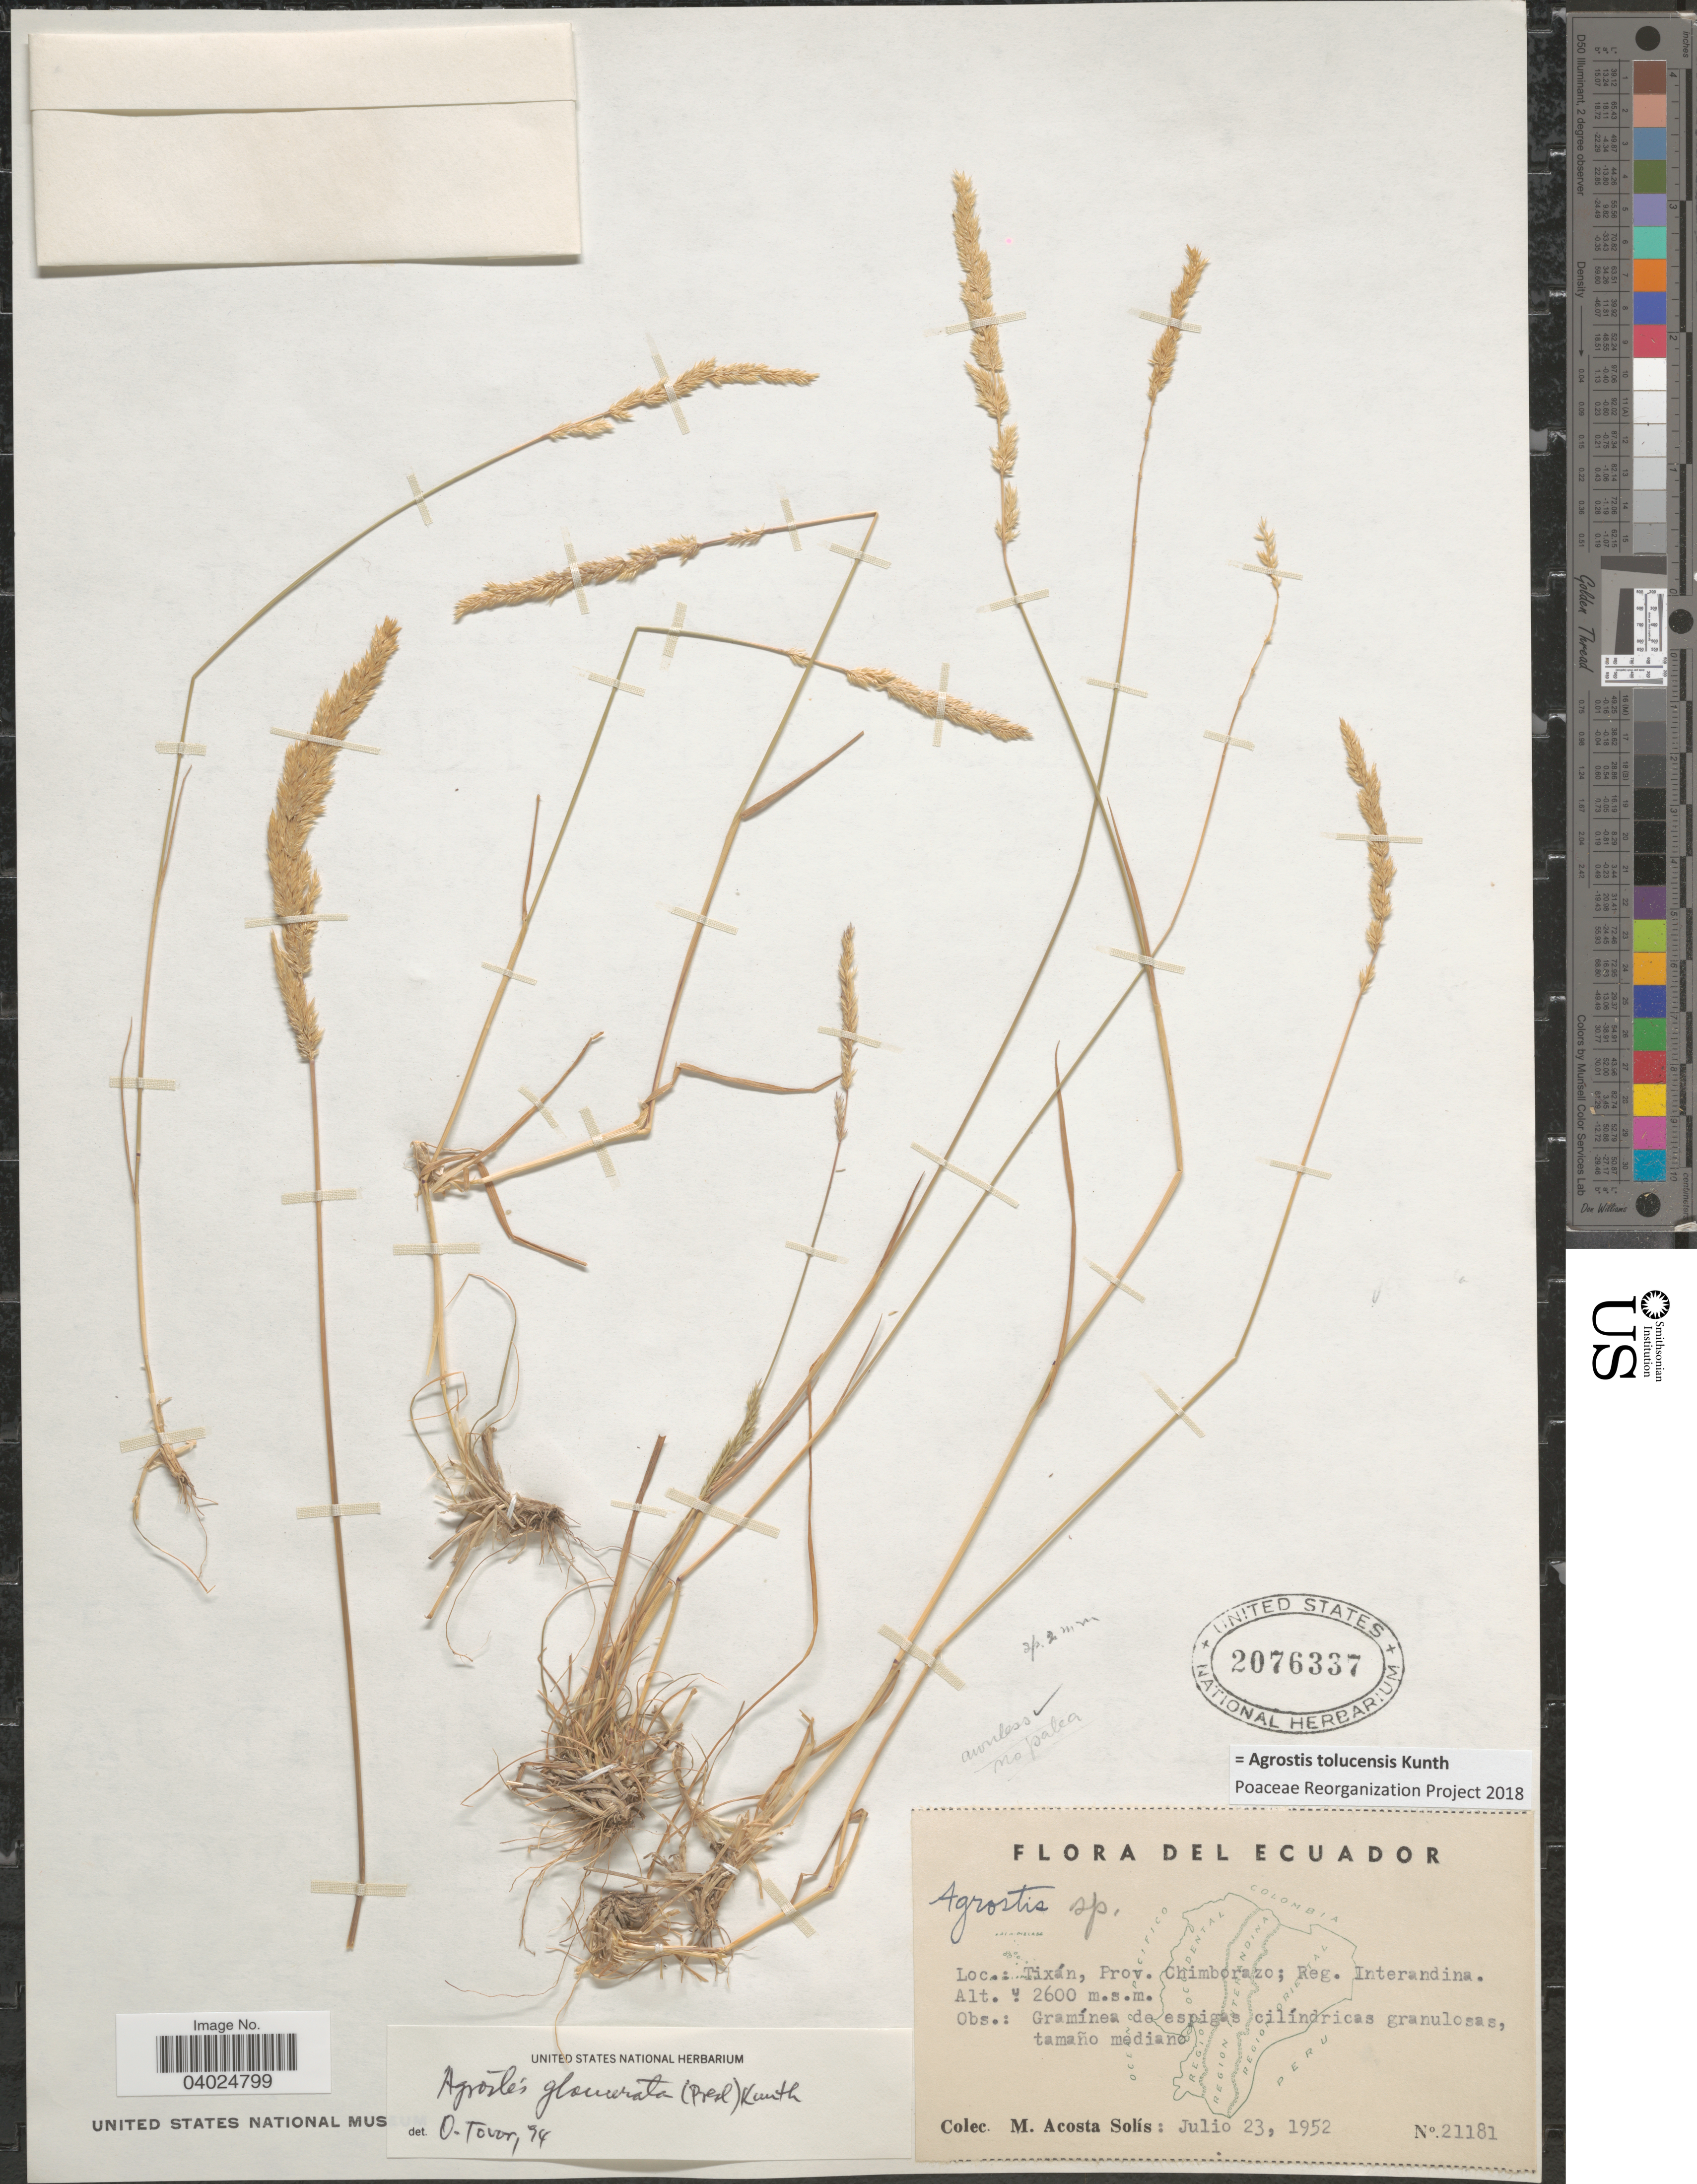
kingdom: Plantae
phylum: Tracheophyta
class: Liliopsida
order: Poales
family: Poaceae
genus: Agrostis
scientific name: Agrostis tolucensis Kunth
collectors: M. Acosta Solis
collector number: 21181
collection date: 1952-07-23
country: Ecuador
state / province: Chimborazo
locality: Tixán; Reg. Interandina.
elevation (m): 2600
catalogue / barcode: US 2076337